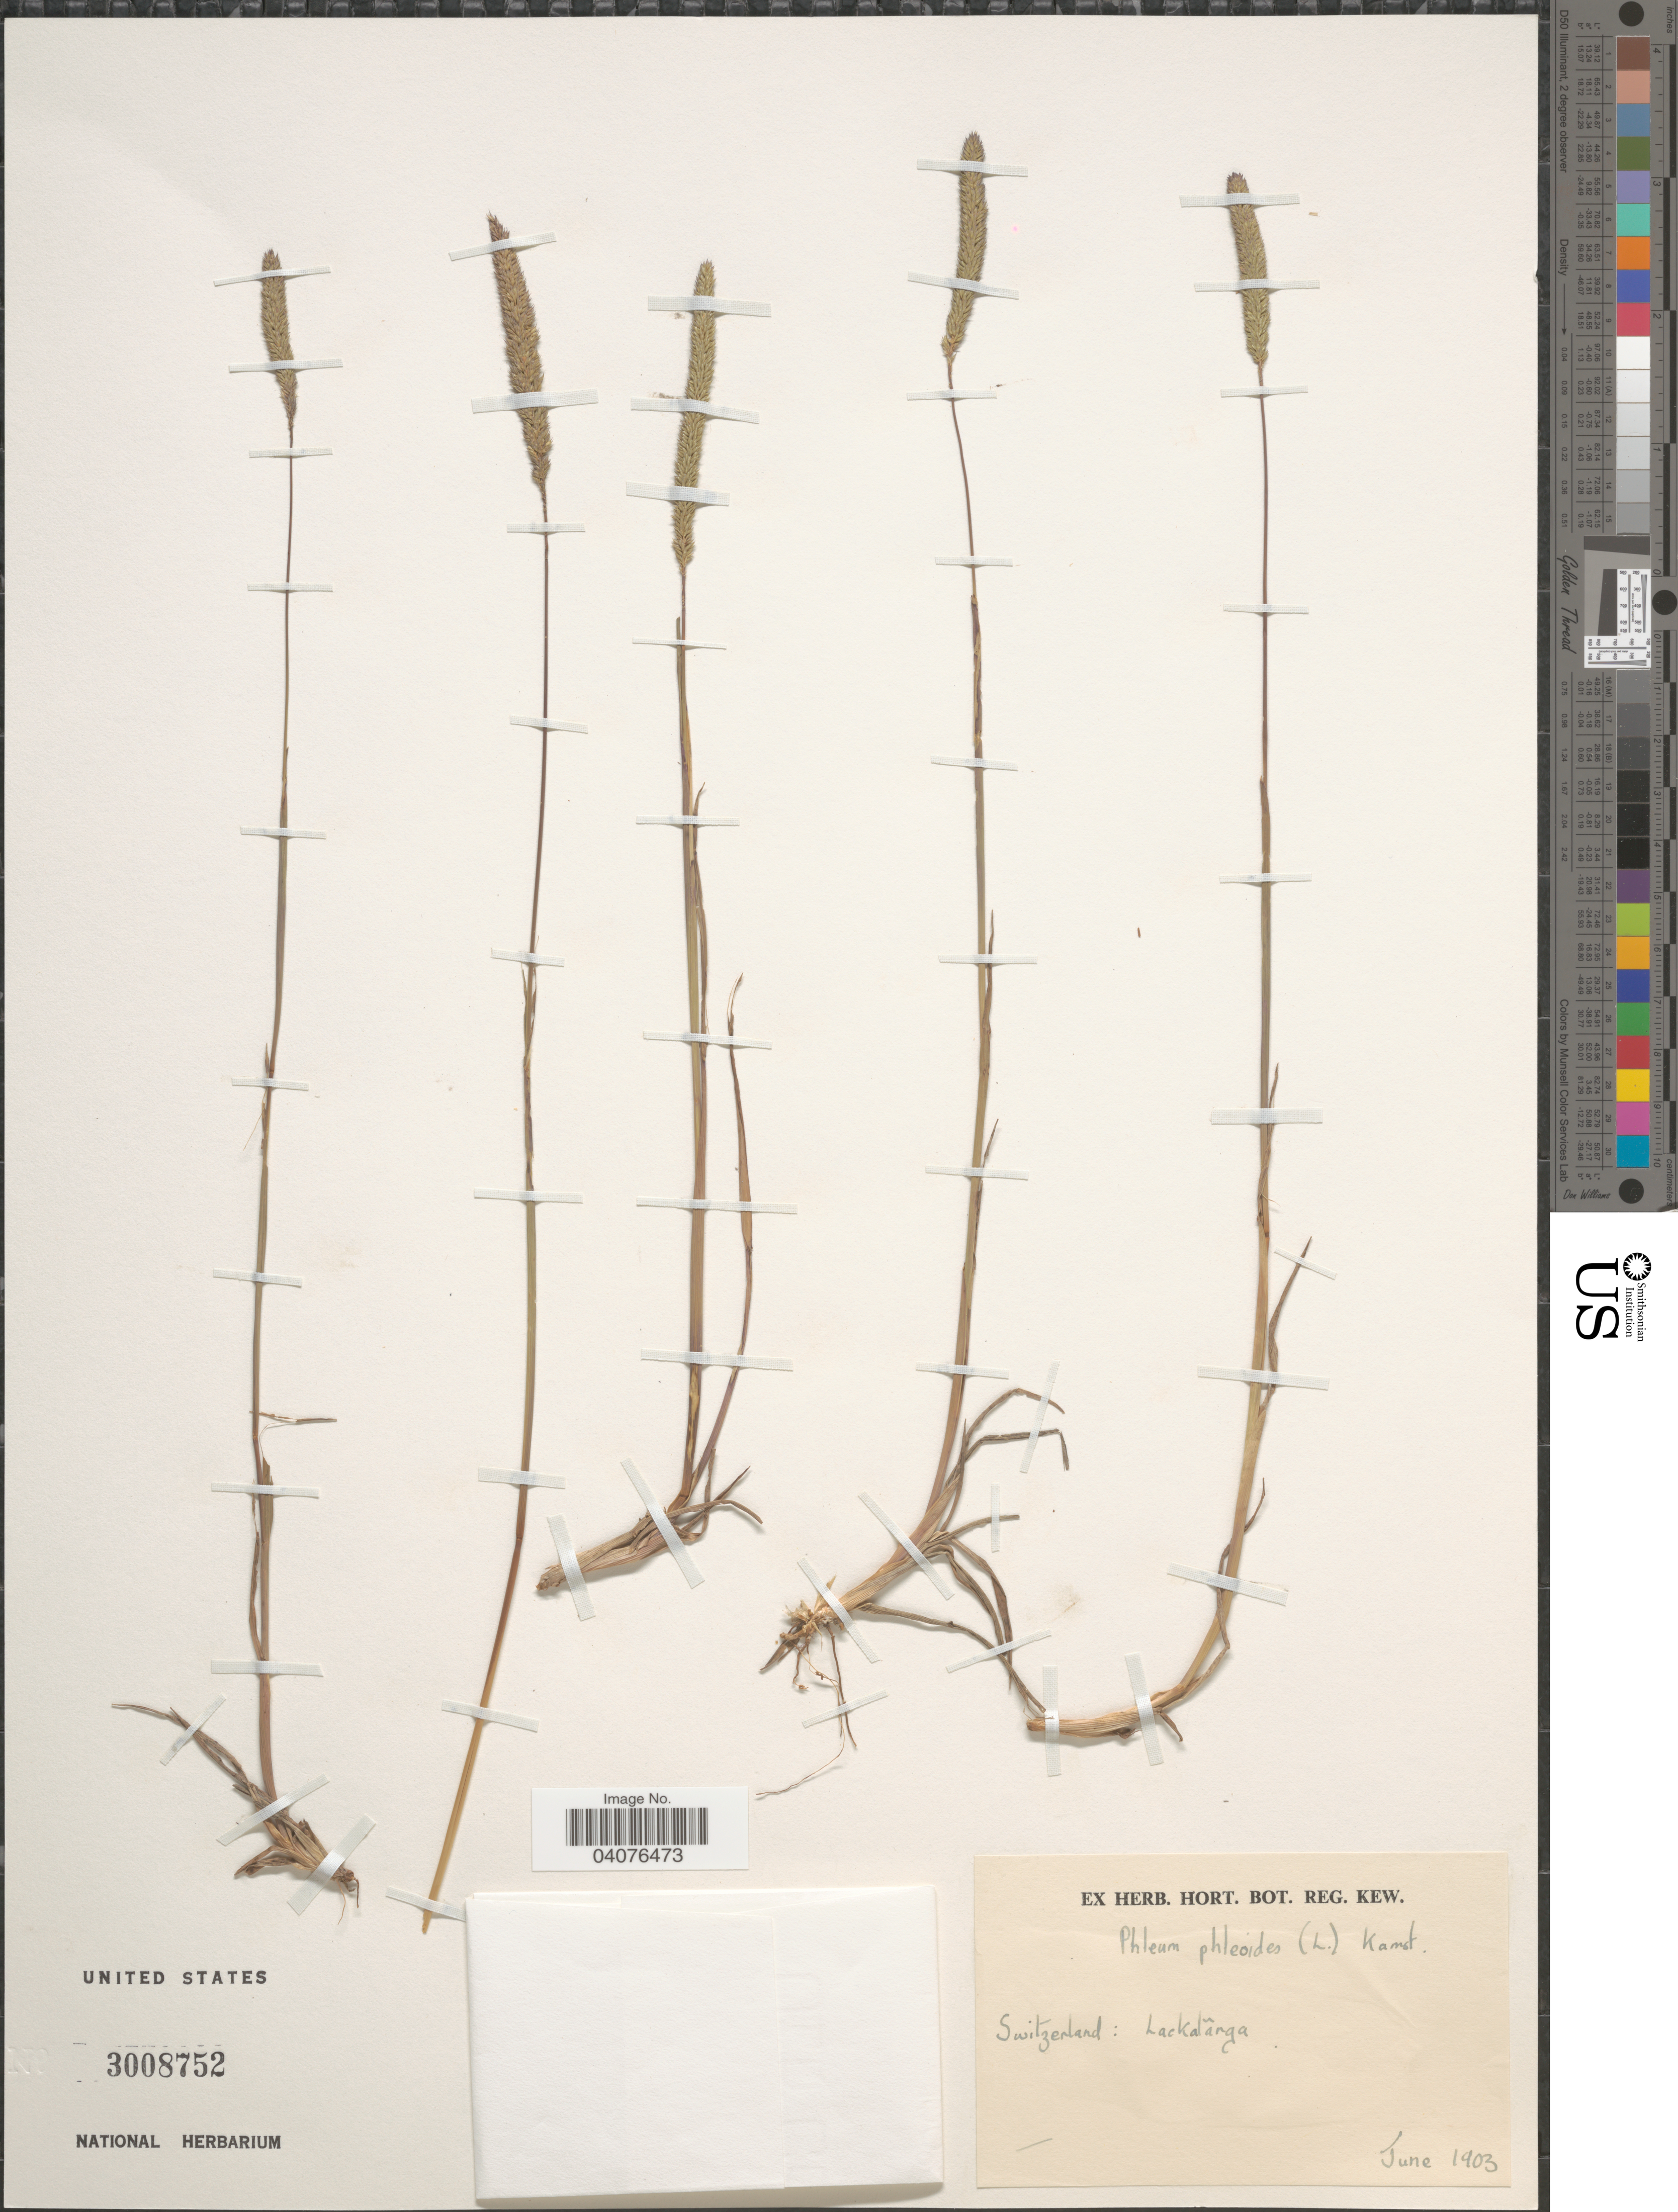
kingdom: Plantae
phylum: Tracheophyta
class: Liliopsida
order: Poales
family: Poaceae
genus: Phleum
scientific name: Phleum phleoides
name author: (L.) H. Karst.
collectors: Ex herb. Hort. Bot. Reg. Kew.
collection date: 1903-06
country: Switzerland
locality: Lackalãnga.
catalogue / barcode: US 3008752